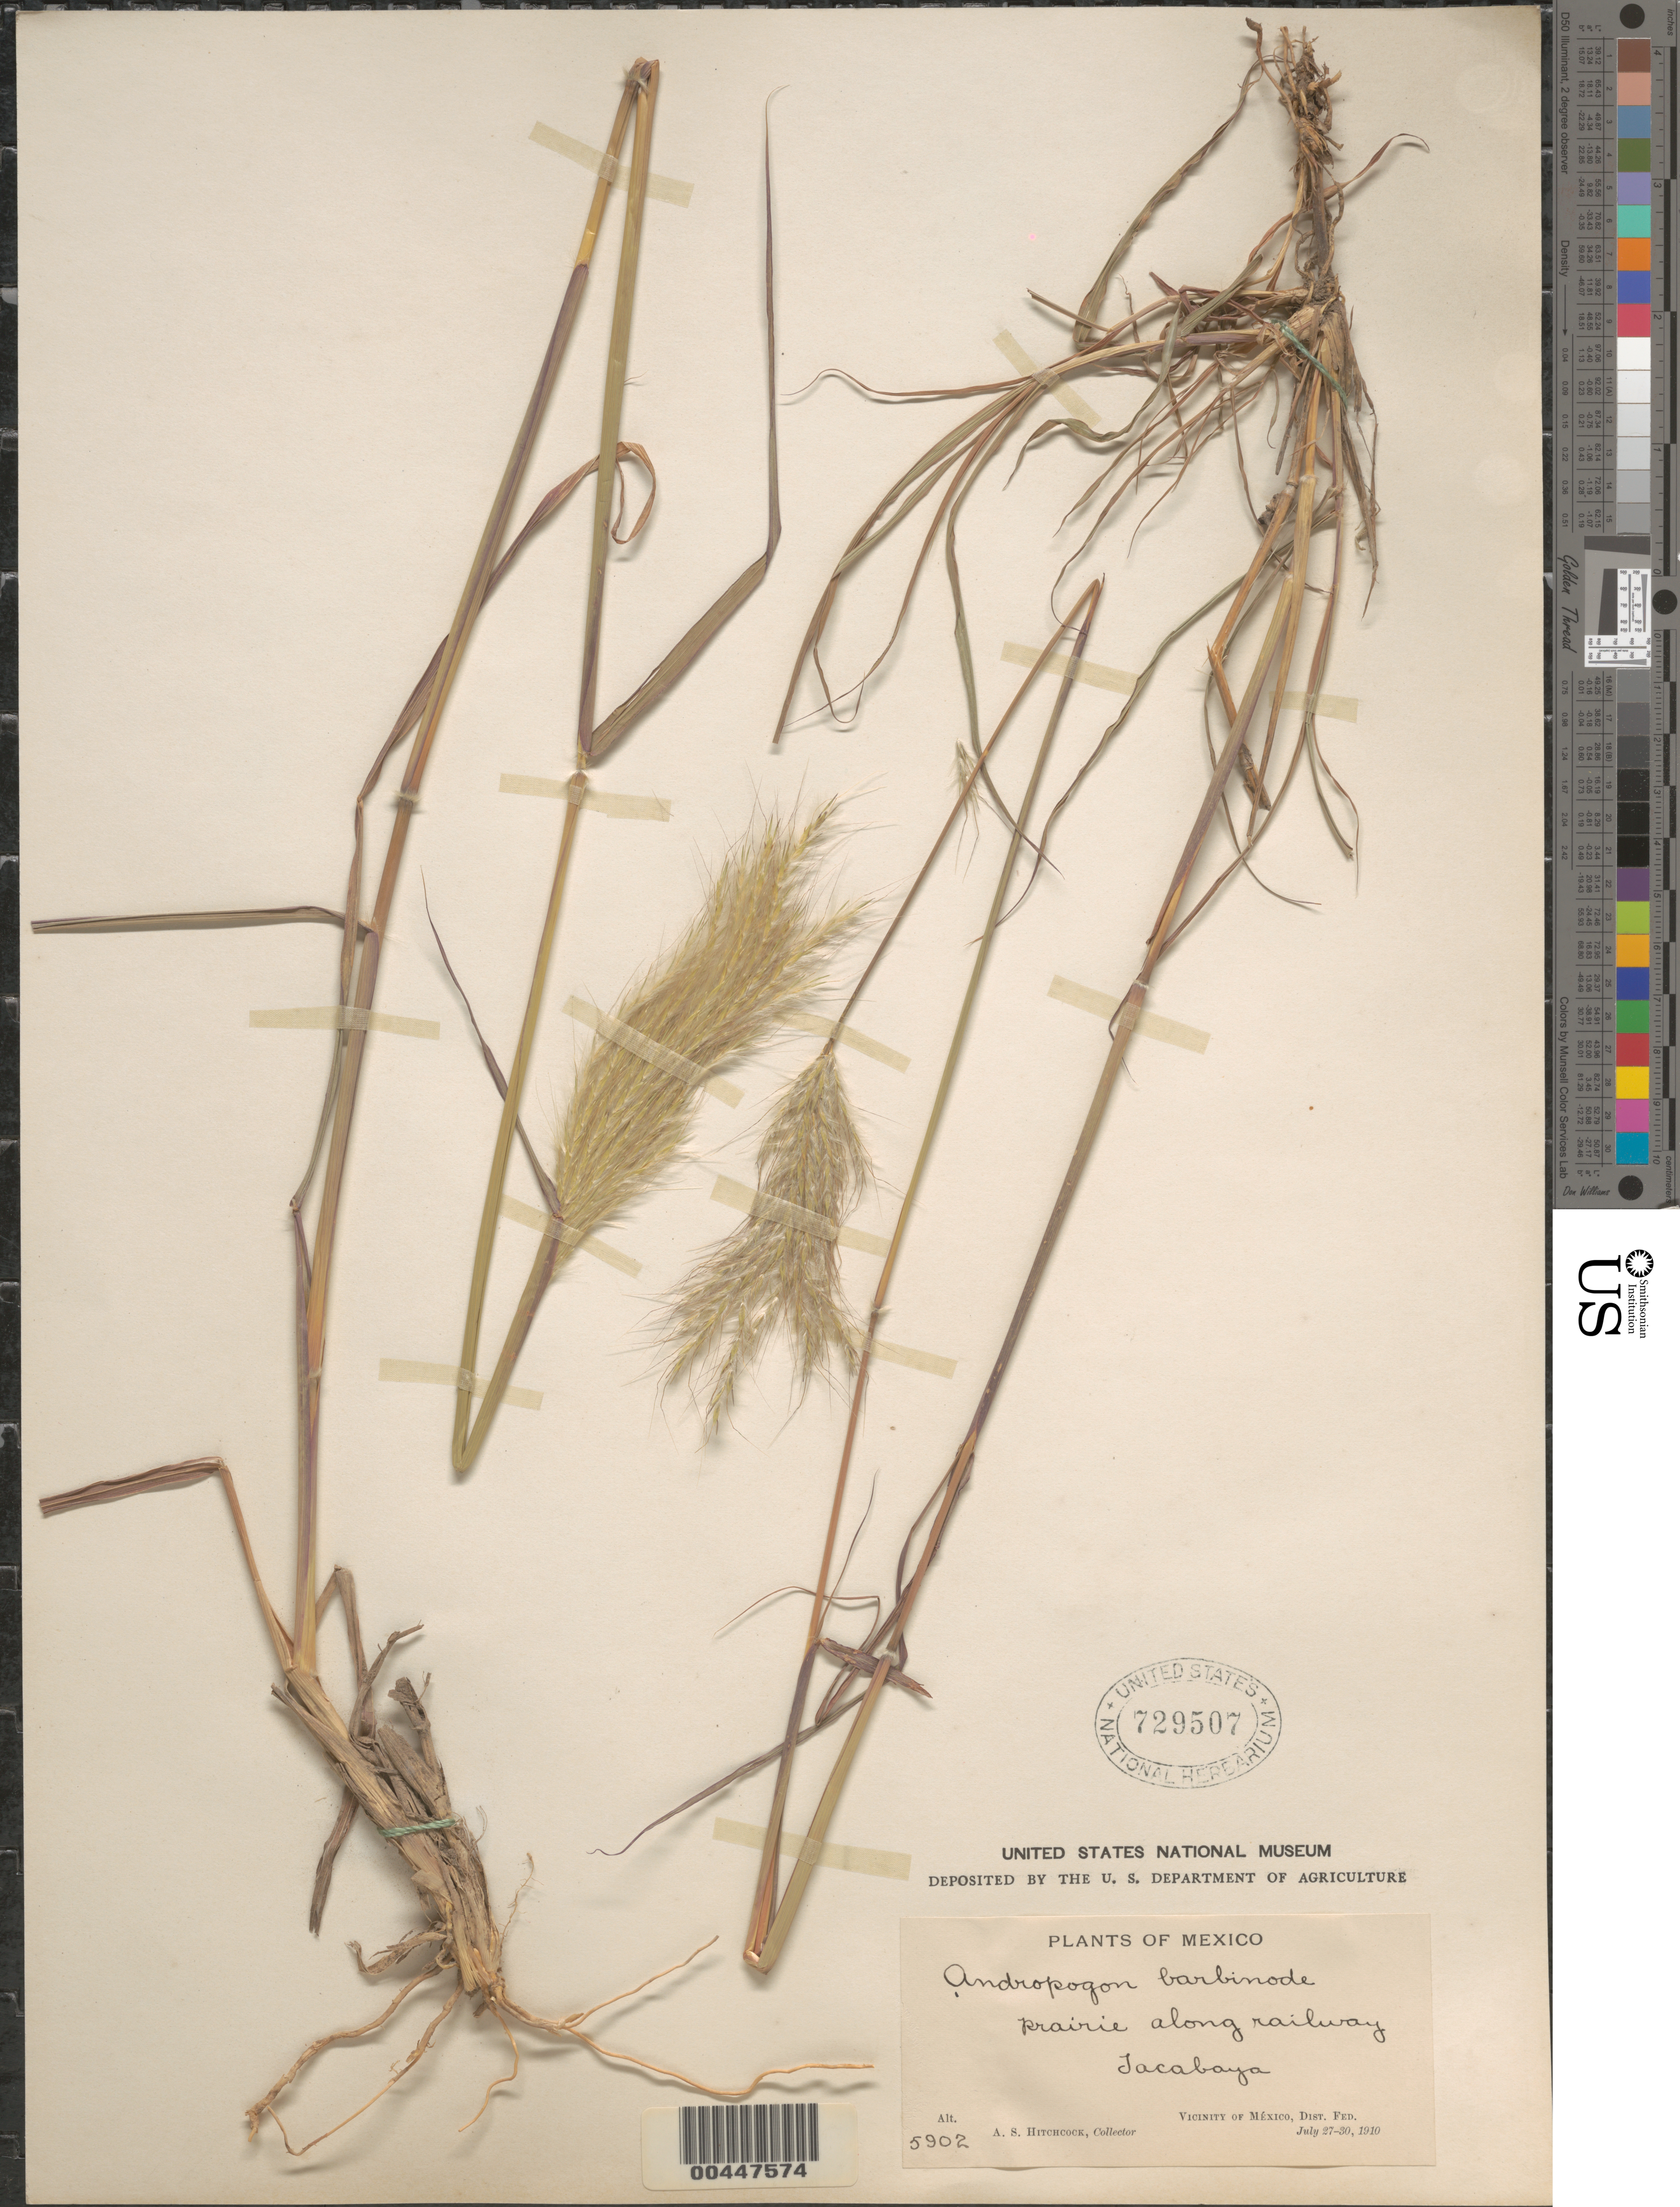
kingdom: Plantae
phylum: Tracheophyta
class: Liliopsida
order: Poales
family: Poaceae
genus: Andropogon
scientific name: Andropogon barbinodis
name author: Lag.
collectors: A. S. Hitchcock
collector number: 5902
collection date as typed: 27 Jul 1910 to 30 Jul 1910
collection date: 1910-07-27/1910-07-30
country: Mexico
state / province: Distrito Federal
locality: Vicinity of México, Dist. Fed., prairie along railway, Tacabaya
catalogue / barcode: US 729507